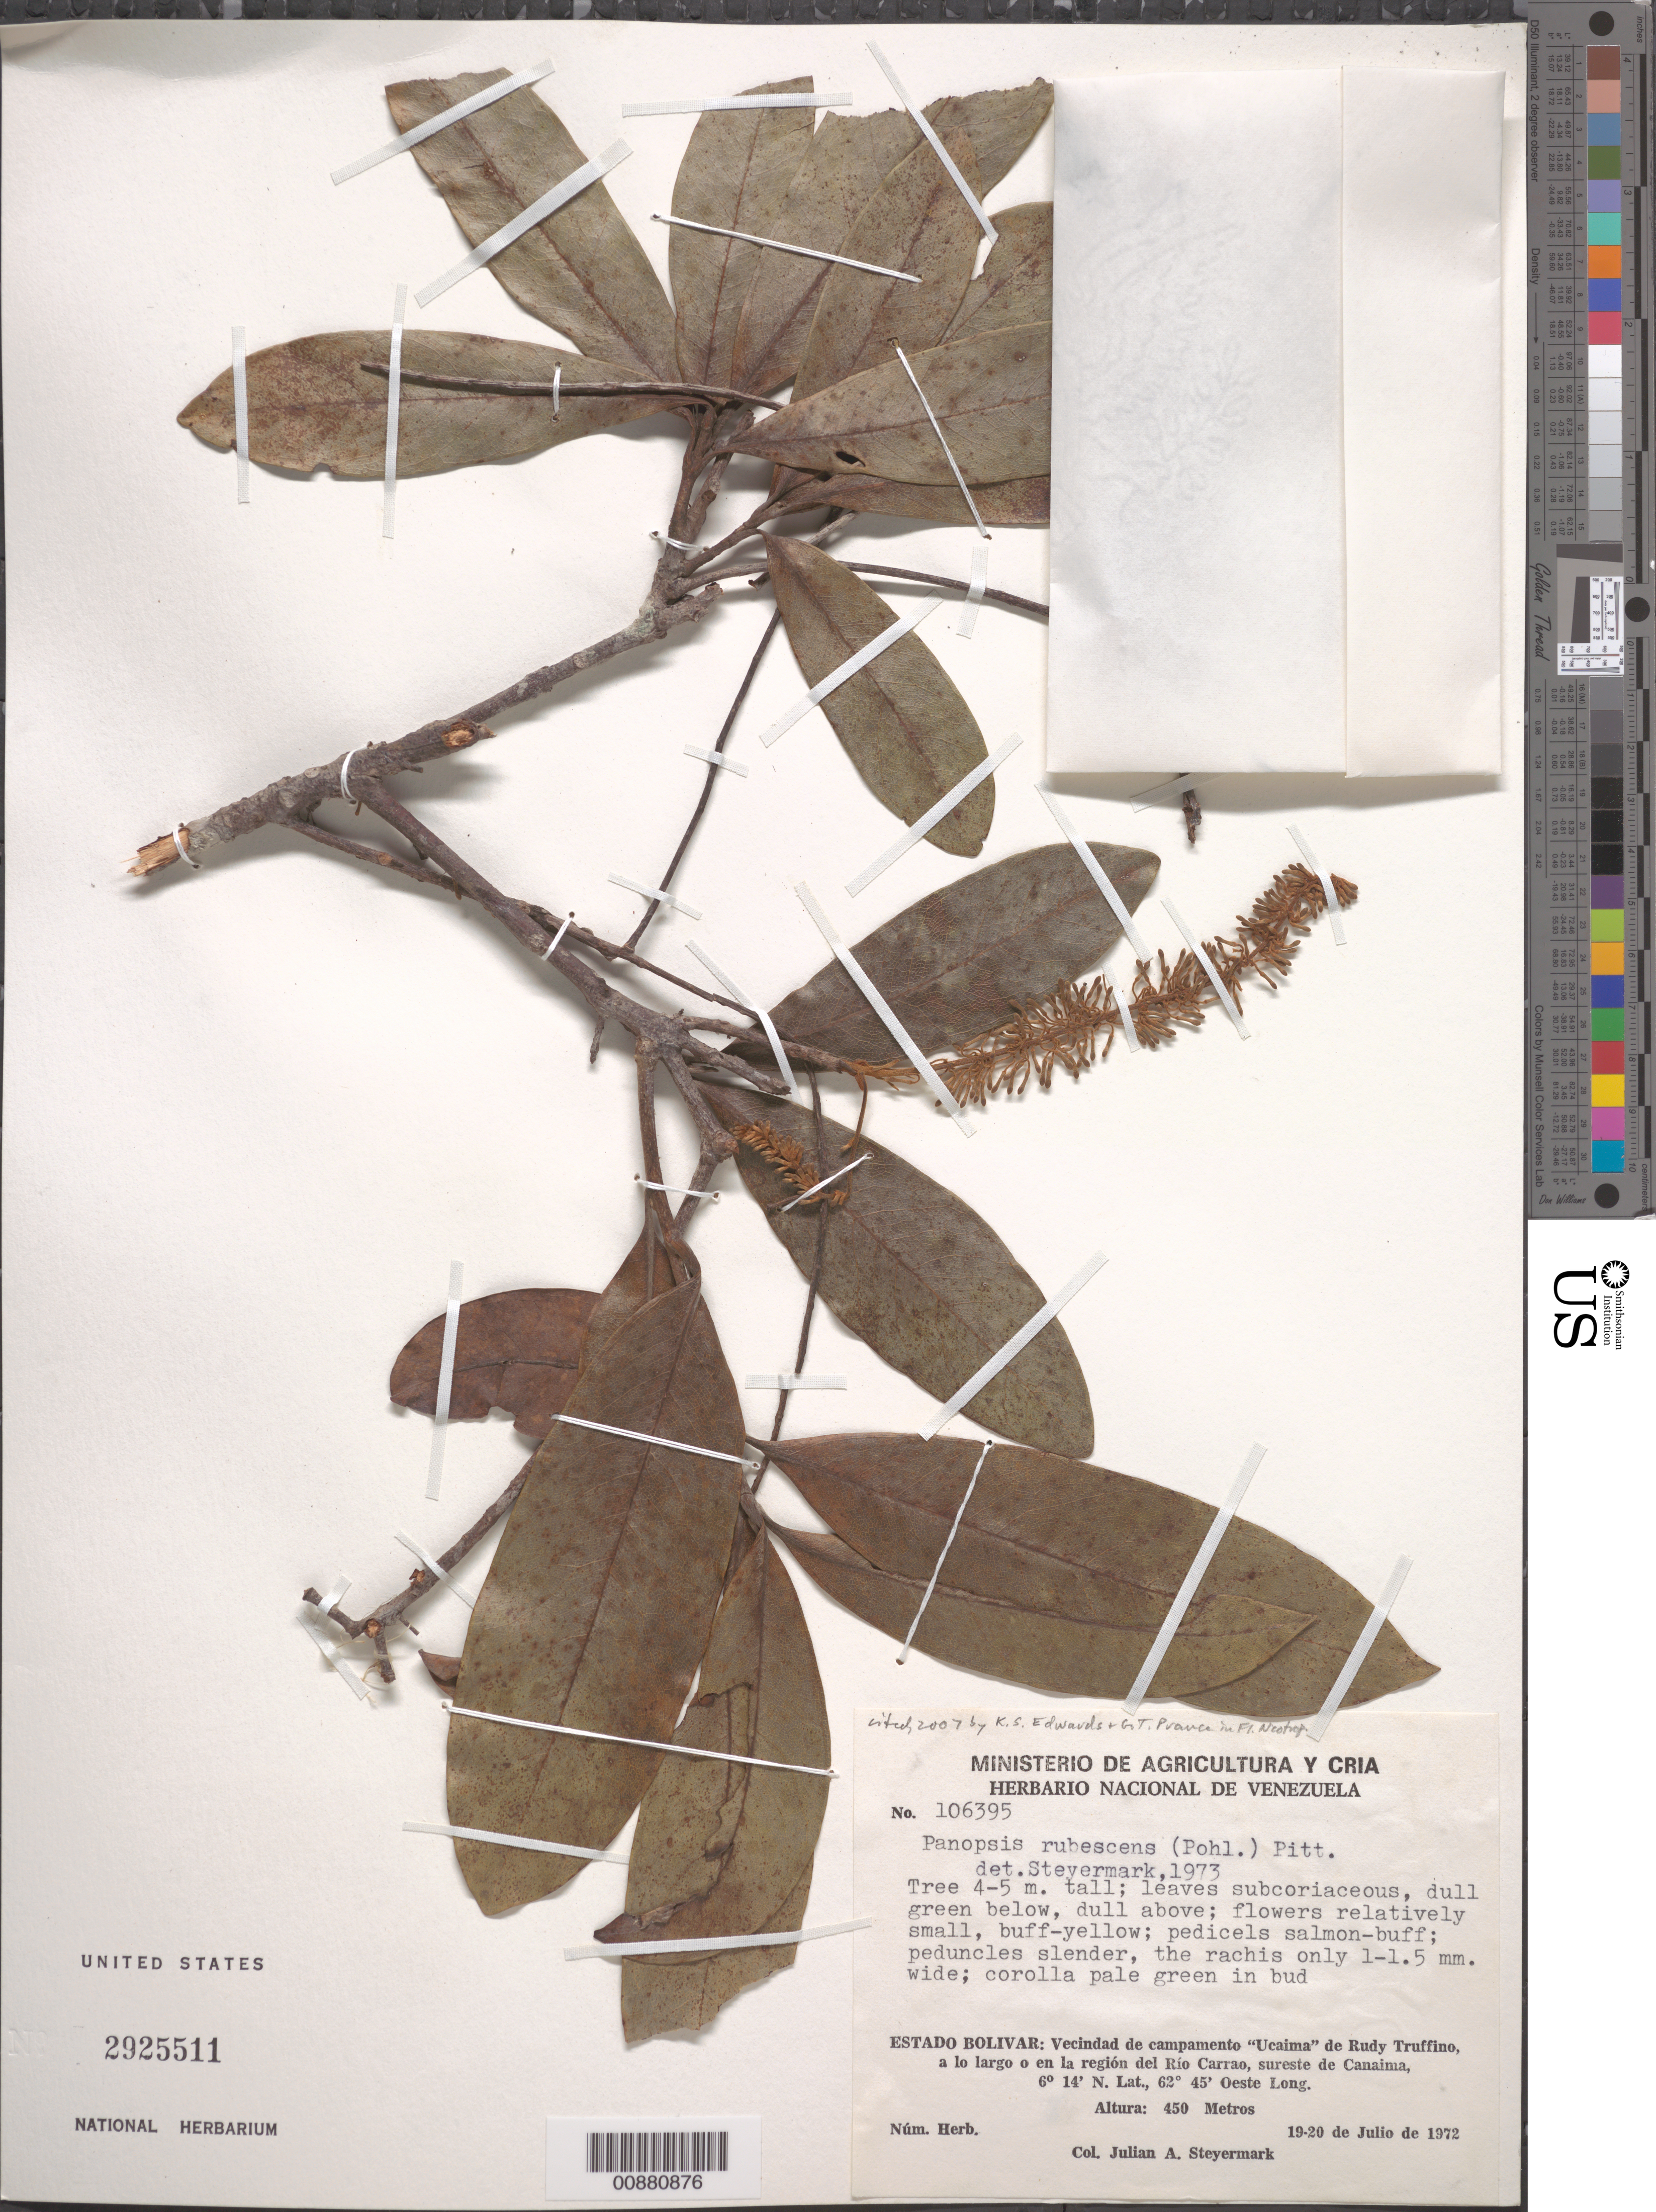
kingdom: Plantae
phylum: Tracheophyta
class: Magnoliopsida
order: Proteales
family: Proteaceae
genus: Panopsis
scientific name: Panopsis rubescens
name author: (Pohl) Pittier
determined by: Steyermark, Julian A., (VEN)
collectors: J. Steyermark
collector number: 106395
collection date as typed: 19-Jul-72 to 20-Jul-72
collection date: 1972-07-19/1972-07-20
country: Venezuela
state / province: Bolívar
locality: Campamento "Ucaima" de Rudy Truffino, Río Carrao, SE of Canaima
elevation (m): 450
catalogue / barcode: US 2925511